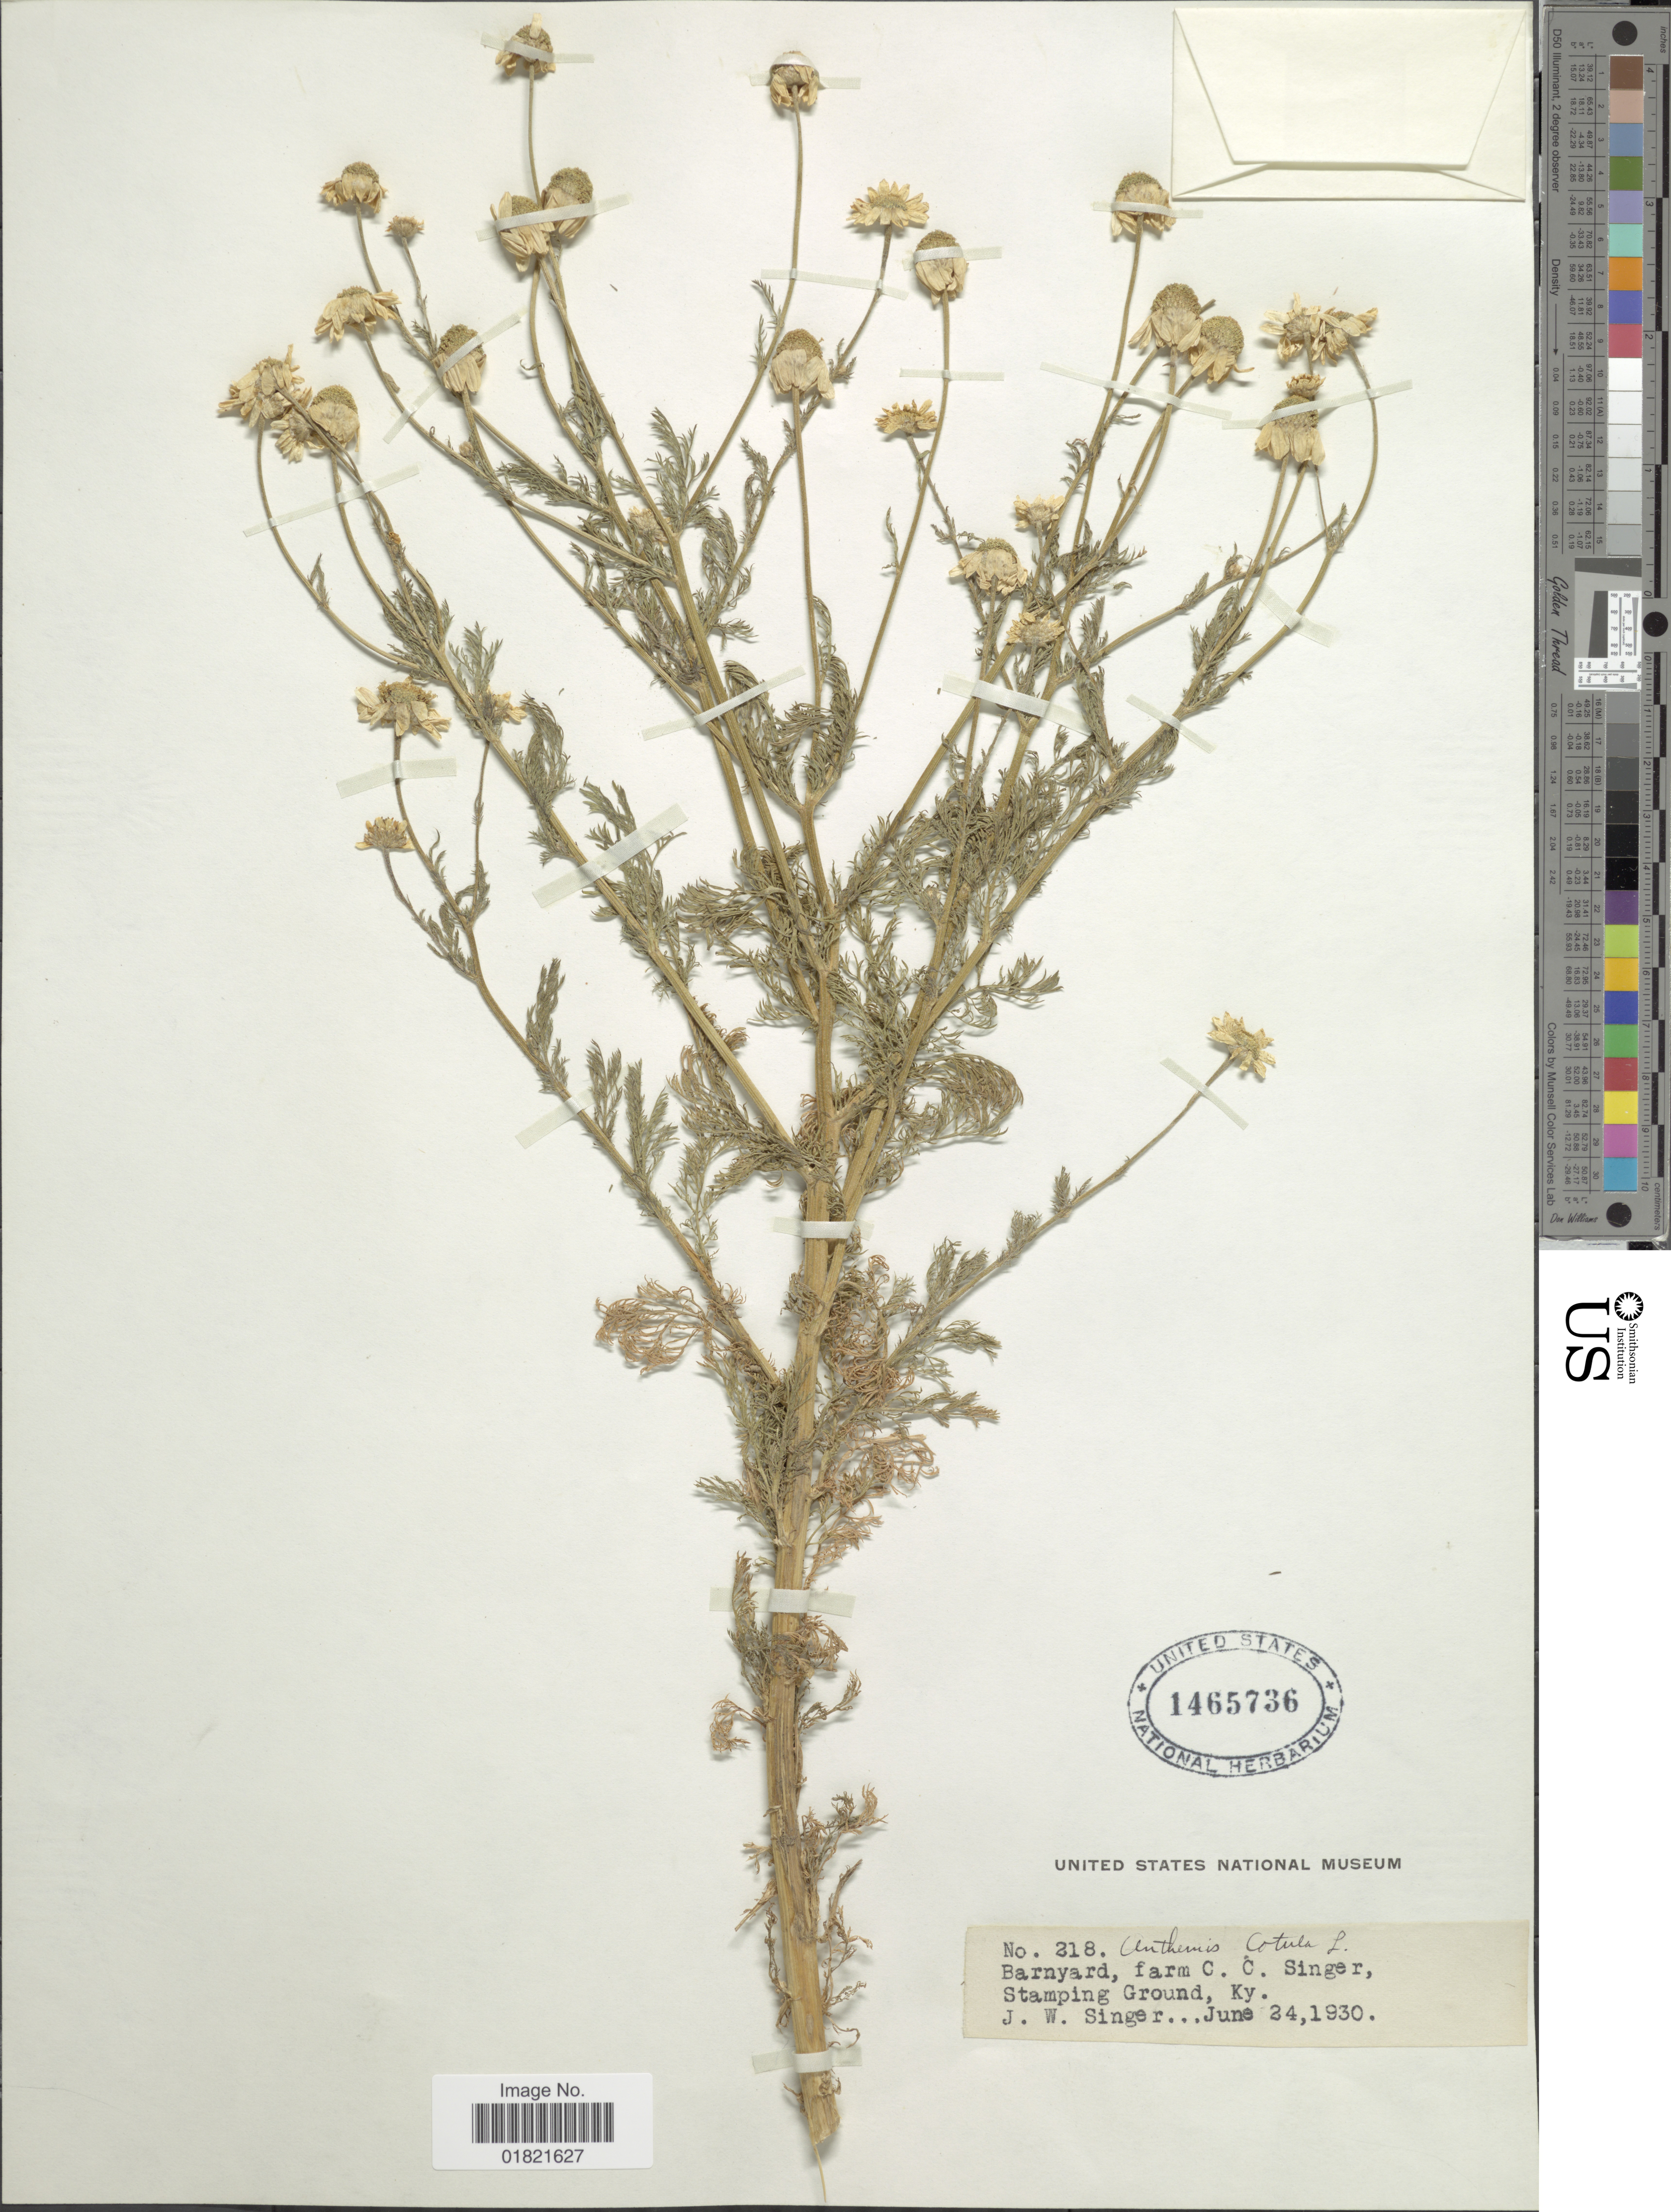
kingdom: Plantae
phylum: Tracheophyta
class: Magnoliopsida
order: Asterales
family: Asteraceae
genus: Anthemis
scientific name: Anthemis cotula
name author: L.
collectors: J. EW. Singer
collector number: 218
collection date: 1930-06-24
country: United States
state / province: Kentucky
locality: Barnyard, farm C.C. Singer, Stamping Ground, Ky.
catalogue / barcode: US 1465736